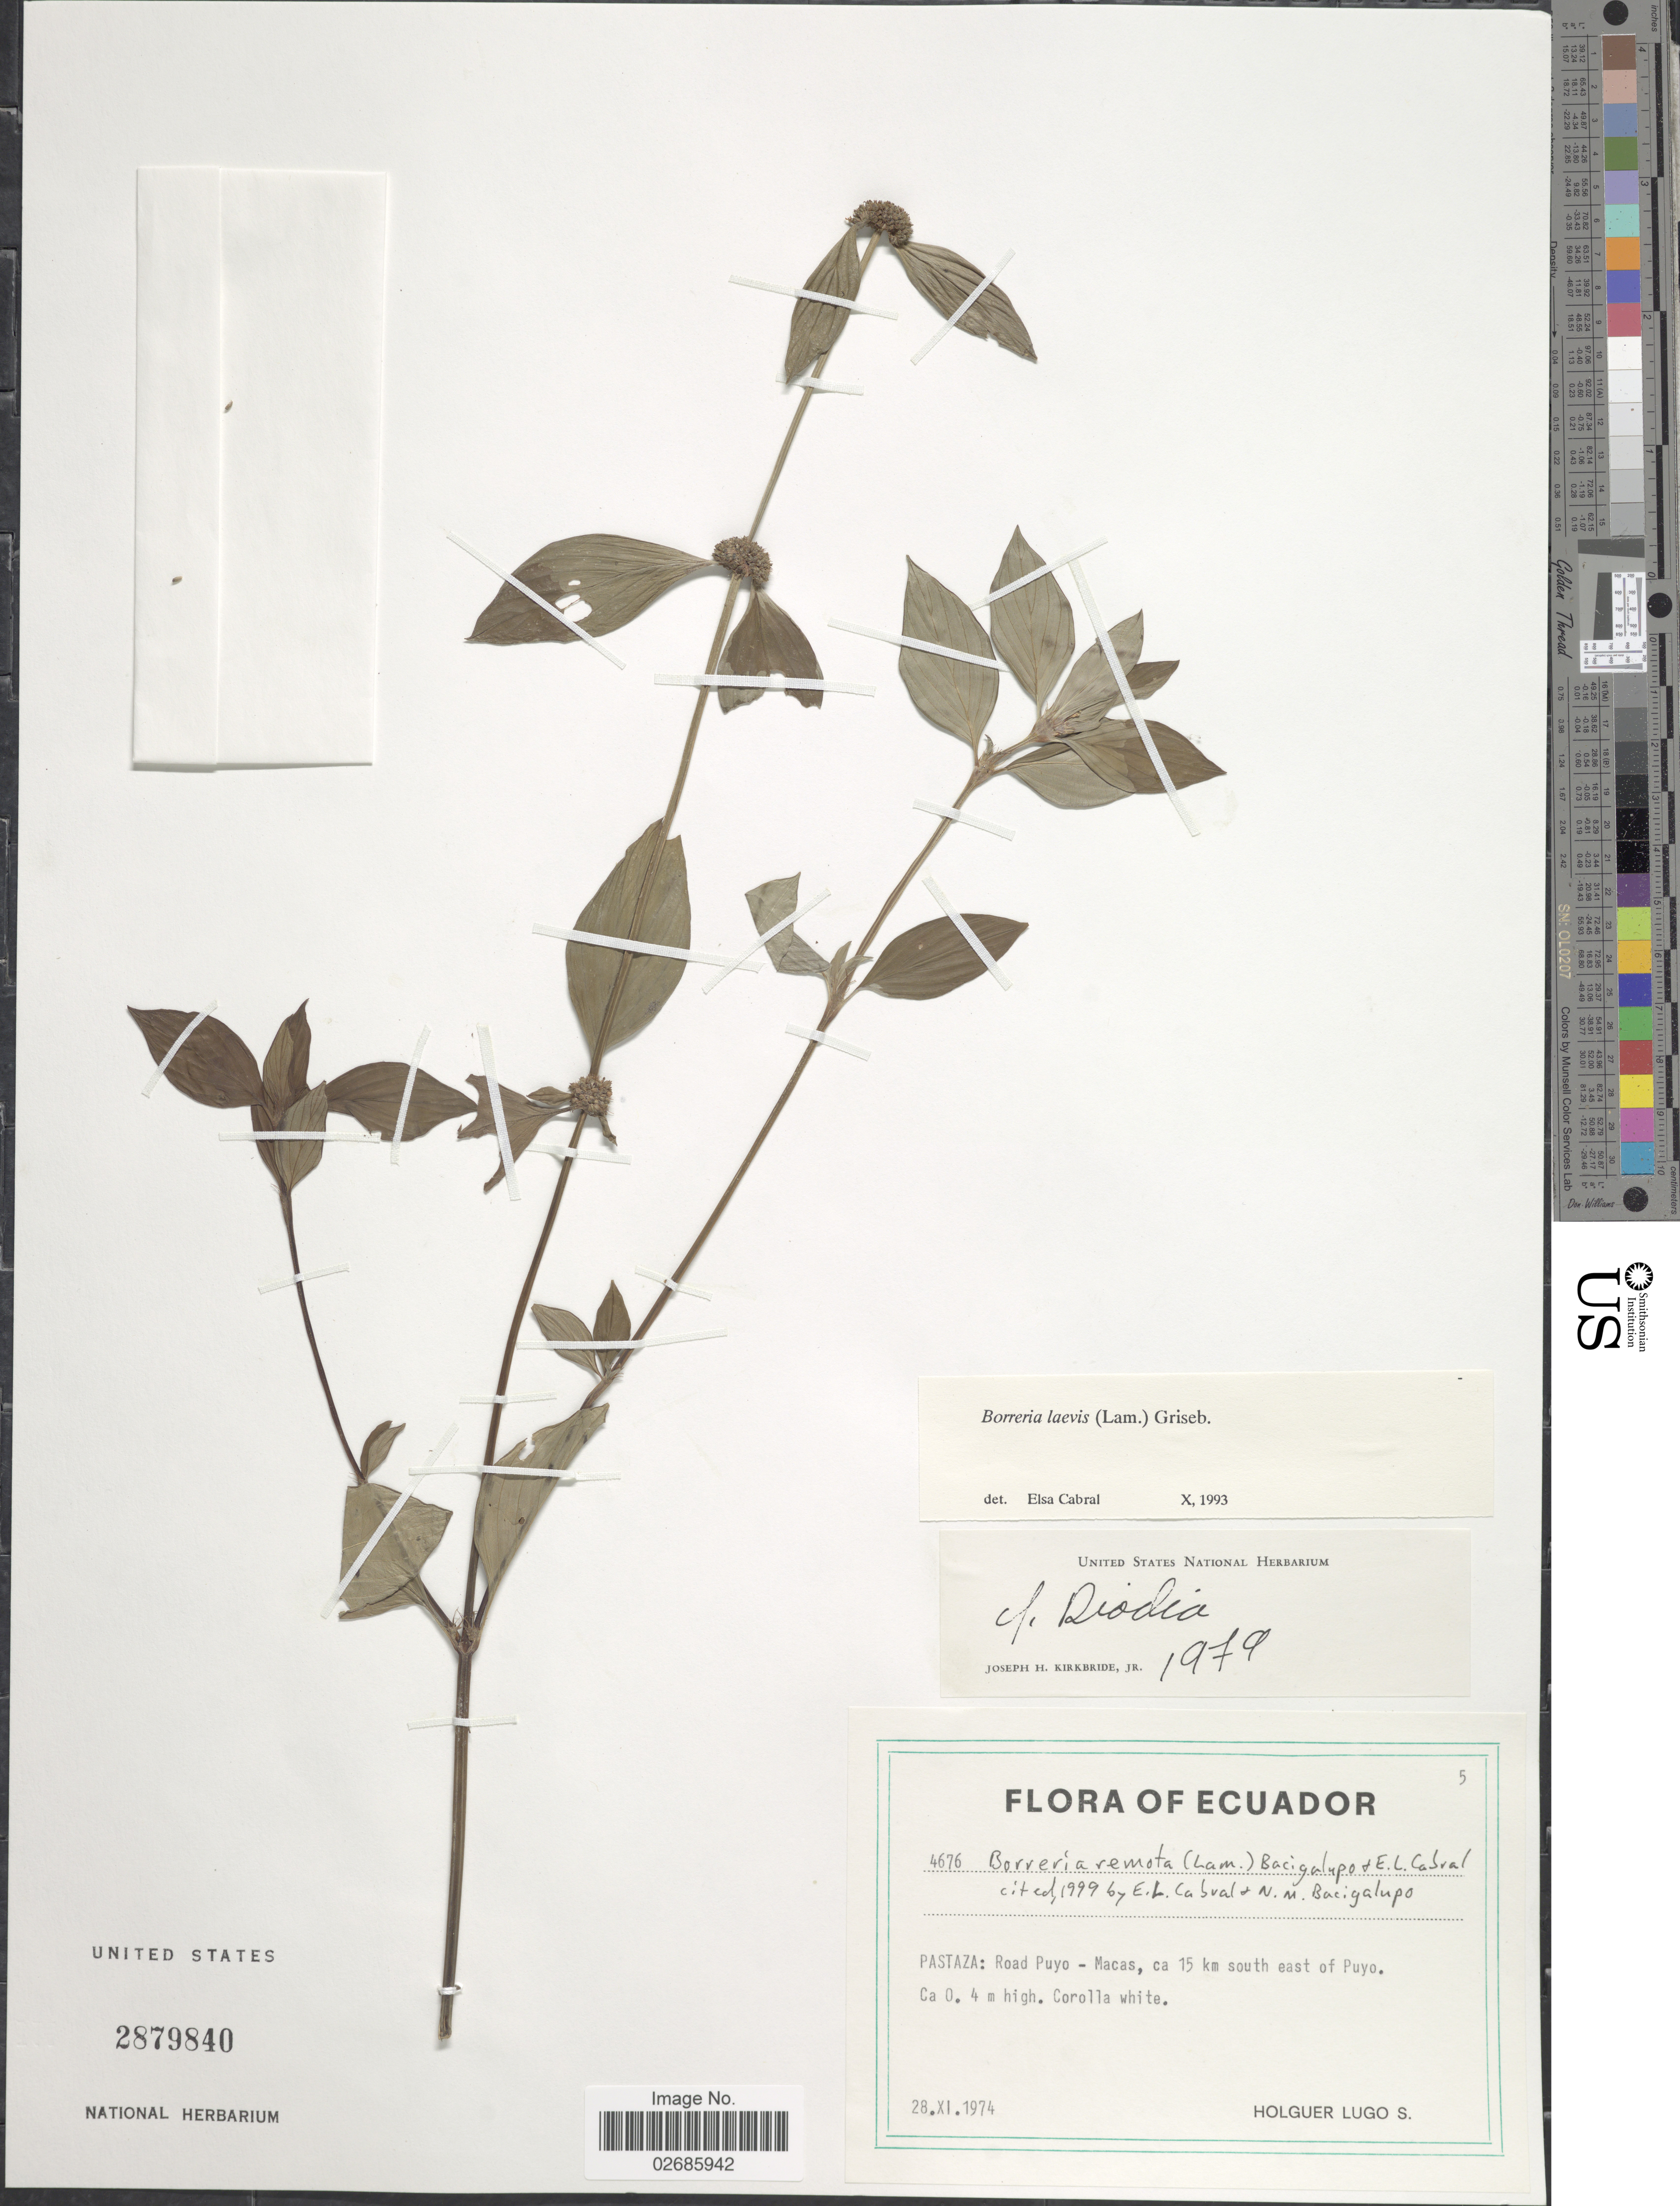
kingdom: Plantae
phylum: Tracheophyta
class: Magnoliopsida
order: Gentianales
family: Rubiaceae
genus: Borreria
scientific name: Borreria remota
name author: (Lam.) Bacigalupo & E.L. Cabral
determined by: Kirkbride, J. H., Jr.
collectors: H. Lugo S.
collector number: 4676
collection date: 1974-11-28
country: Ecuador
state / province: Pastaza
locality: Road Puyo - Macas, ca 15 km south east of Puyo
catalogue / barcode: US 2879840